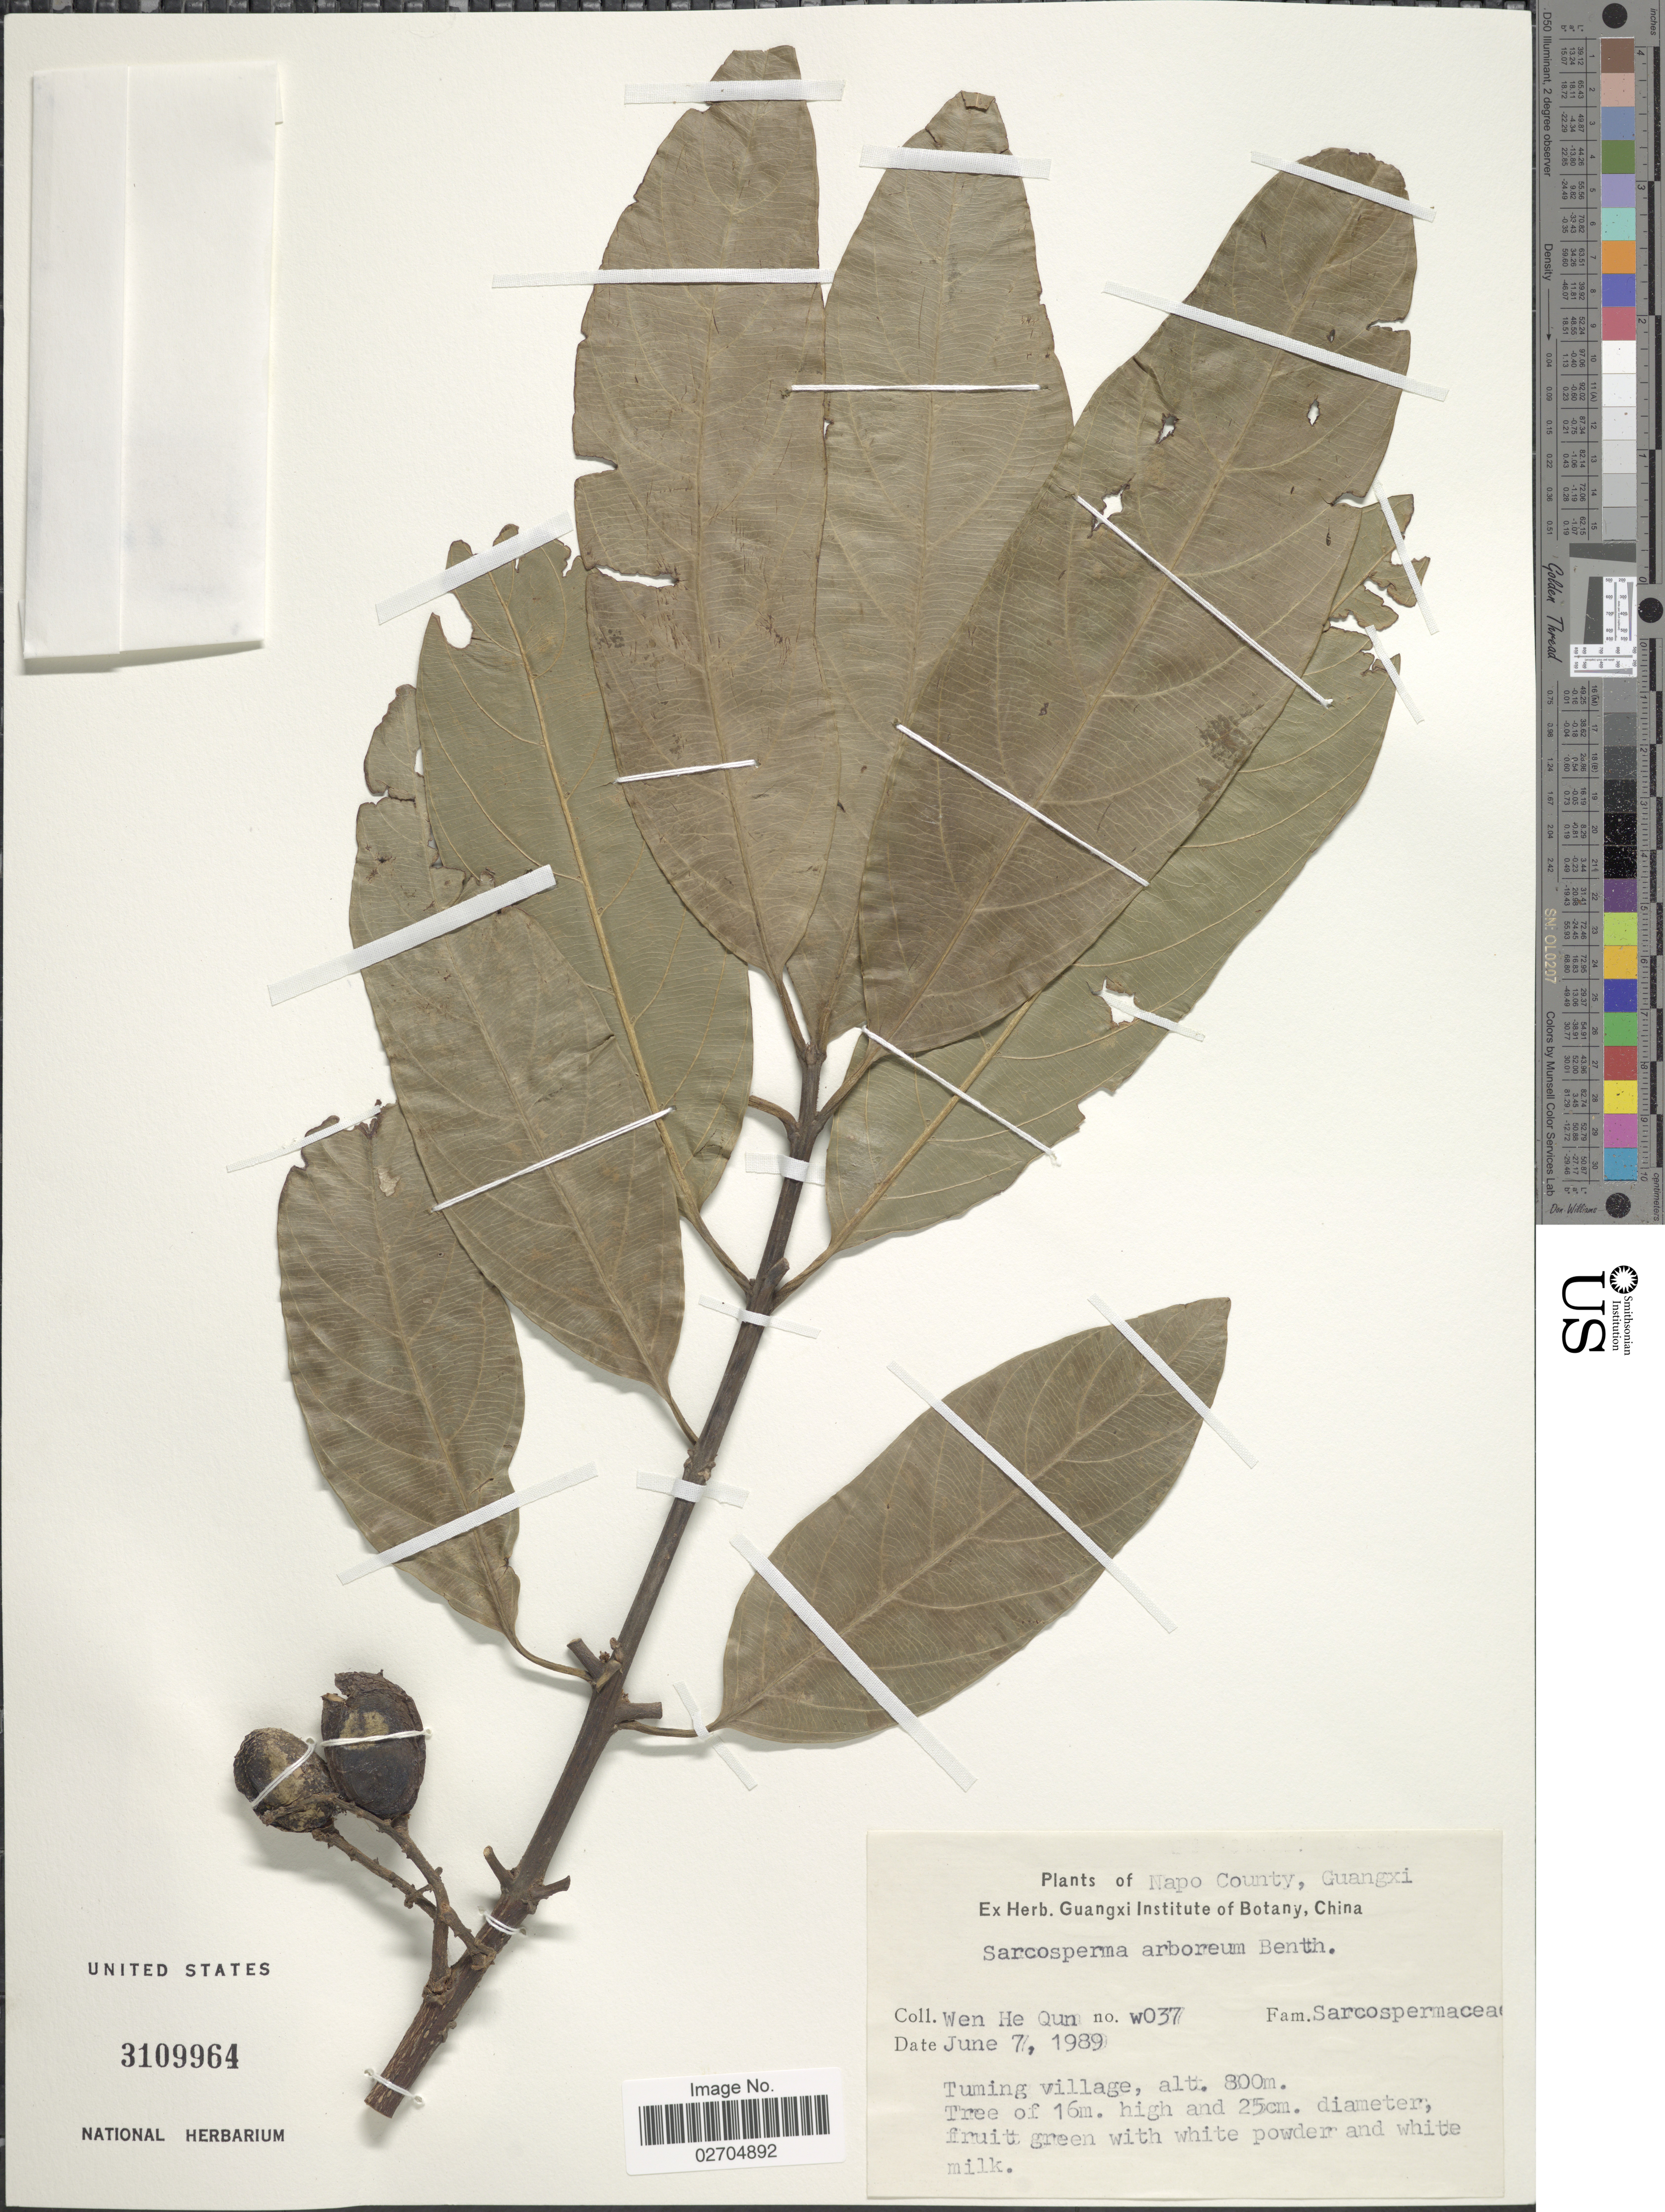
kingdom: Plantae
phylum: Tracheophyta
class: Magnoliopsida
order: Ericales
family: Sapotaceae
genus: Sarcosperma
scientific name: Sarcosperma arboreum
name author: Hook. f.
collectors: W. Qun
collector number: w037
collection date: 1989-06-07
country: China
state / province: Guangxi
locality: Napo County. Tuming village.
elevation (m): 800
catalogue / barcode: US 3109964